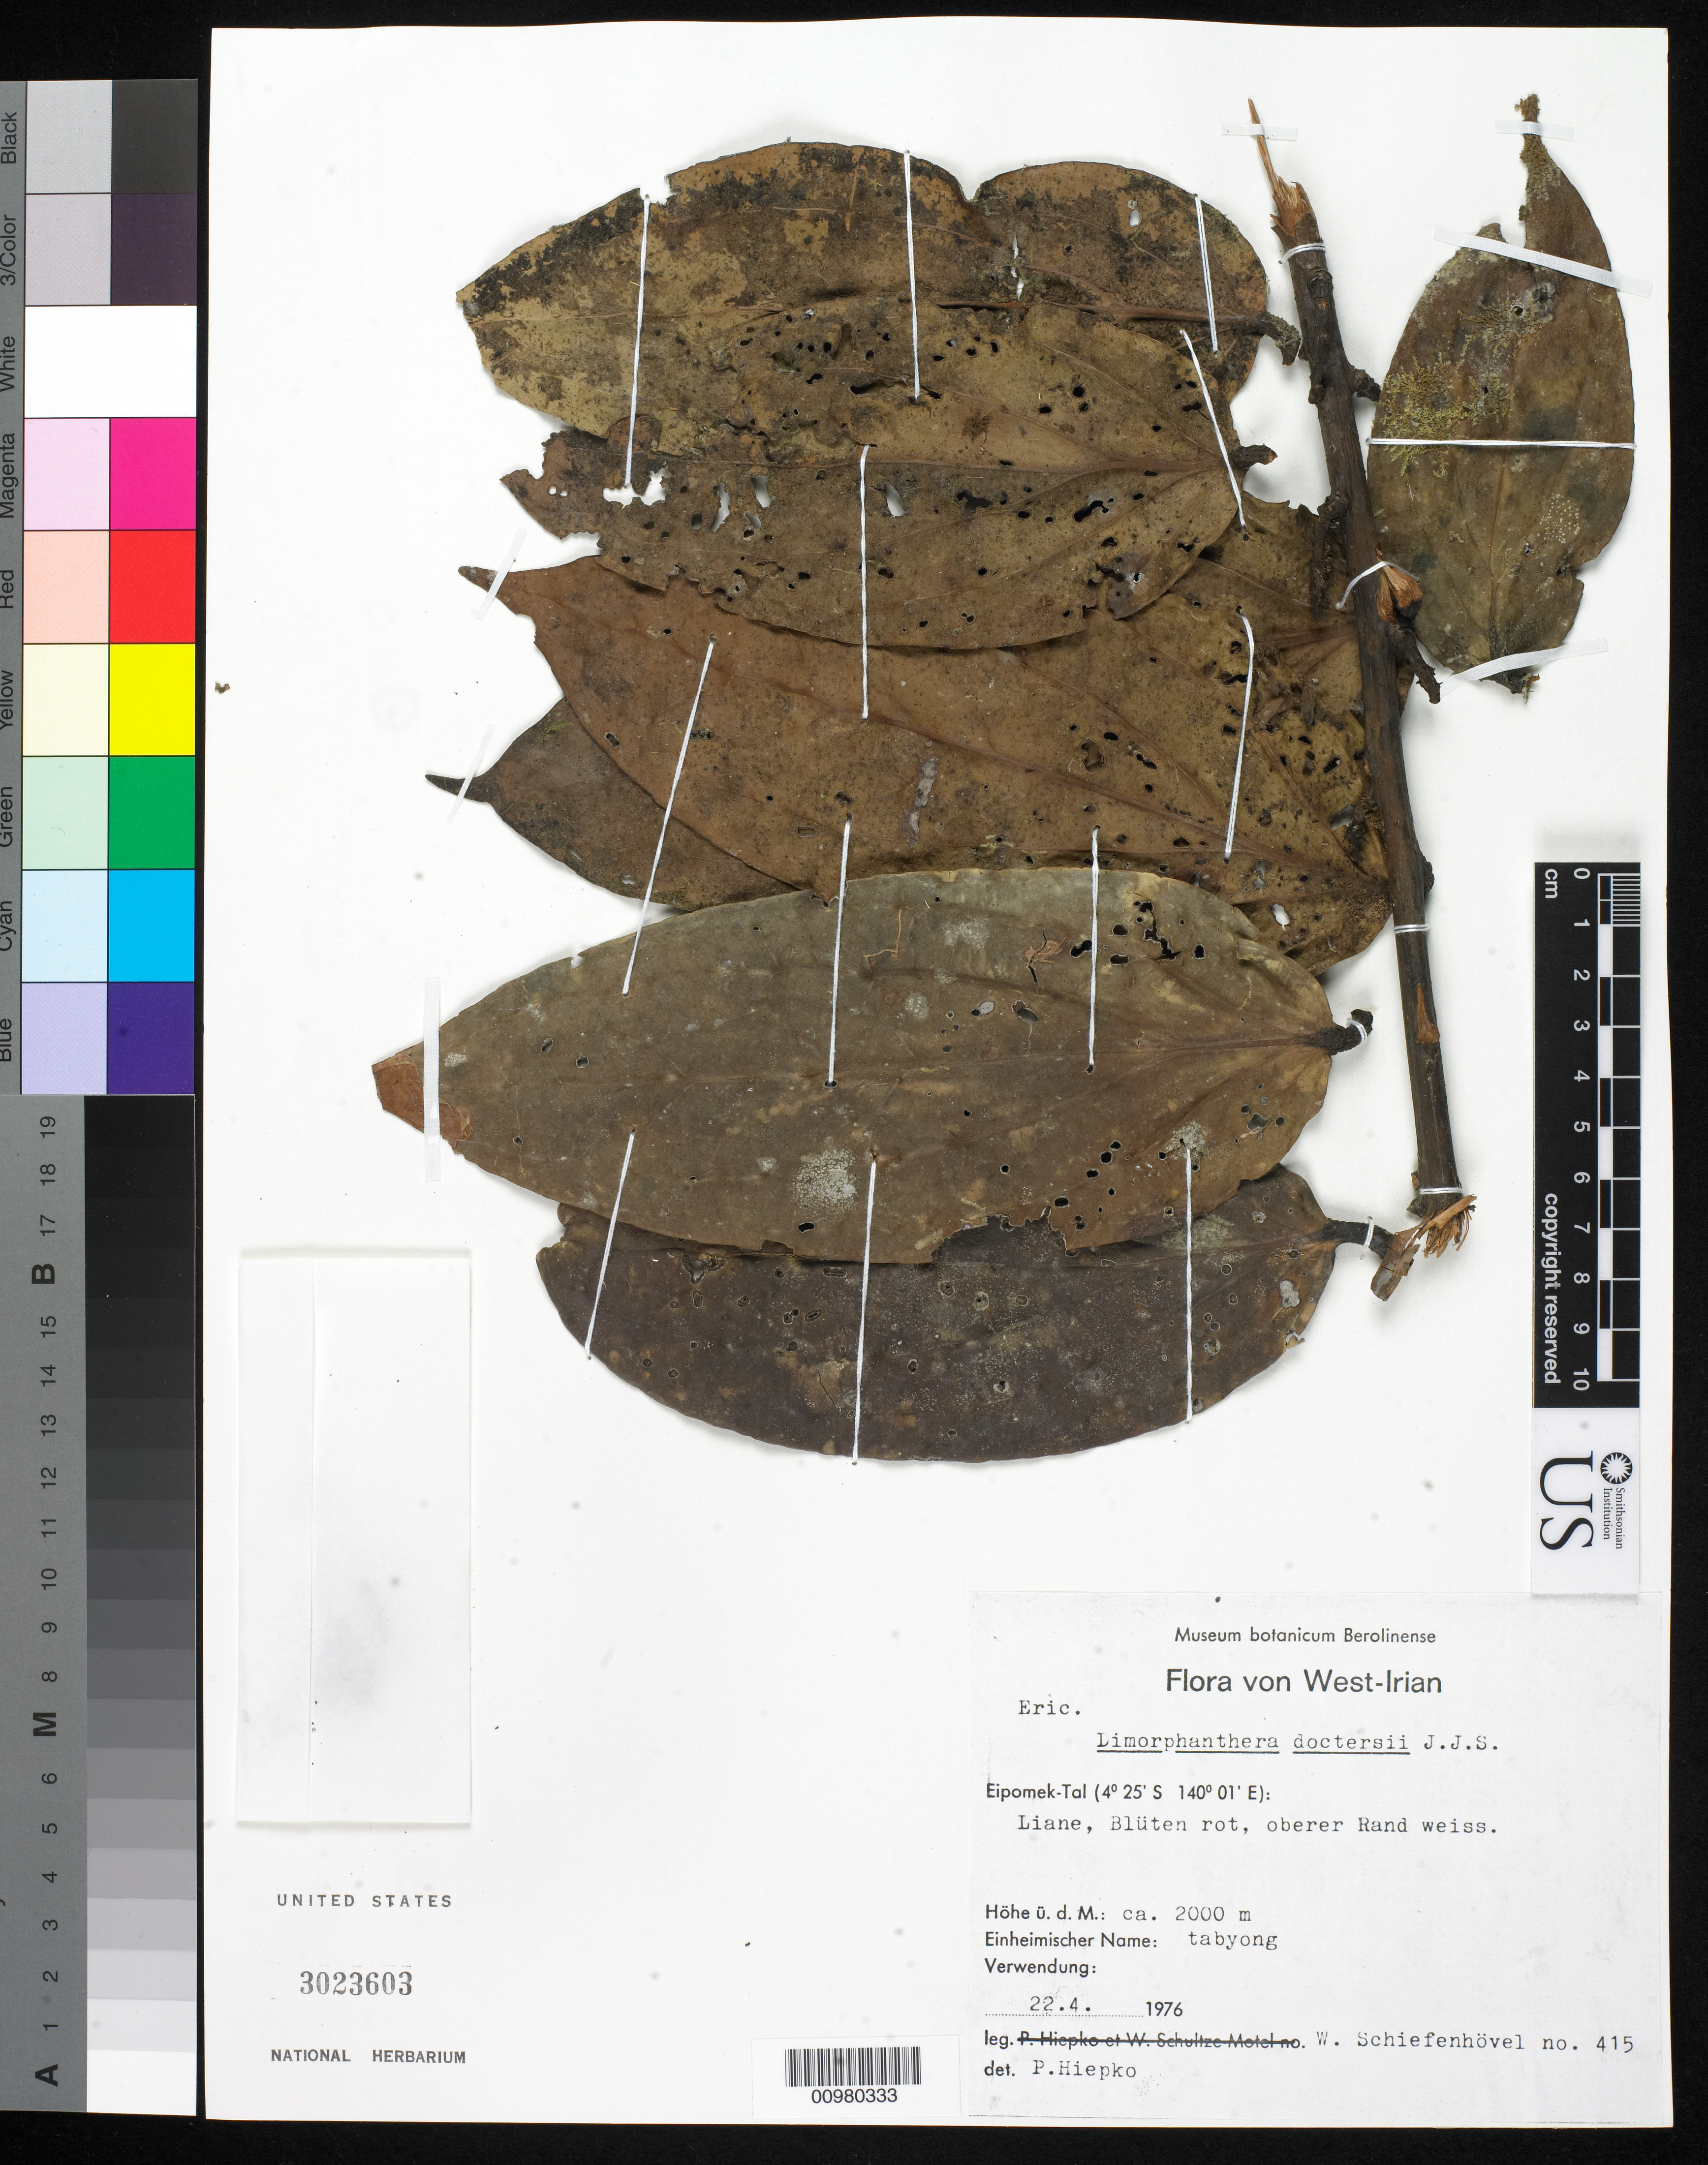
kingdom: Plantae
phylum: Tracheophyta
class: Magnoliopsida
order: Ericales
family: Ericaceae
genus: Dimorphanthera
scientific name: Dimorphanthera doctersii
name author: J.J. Sm.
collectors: W. Schiefenhövel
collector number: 415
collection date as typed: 22 Apr 1976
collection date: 1976-04-22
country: Indonesia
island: New Guinea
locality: (in German) West-Irian. Liane, Bluten rot, oberer Ran weiss.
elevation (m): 2000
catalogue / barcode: US 3023603